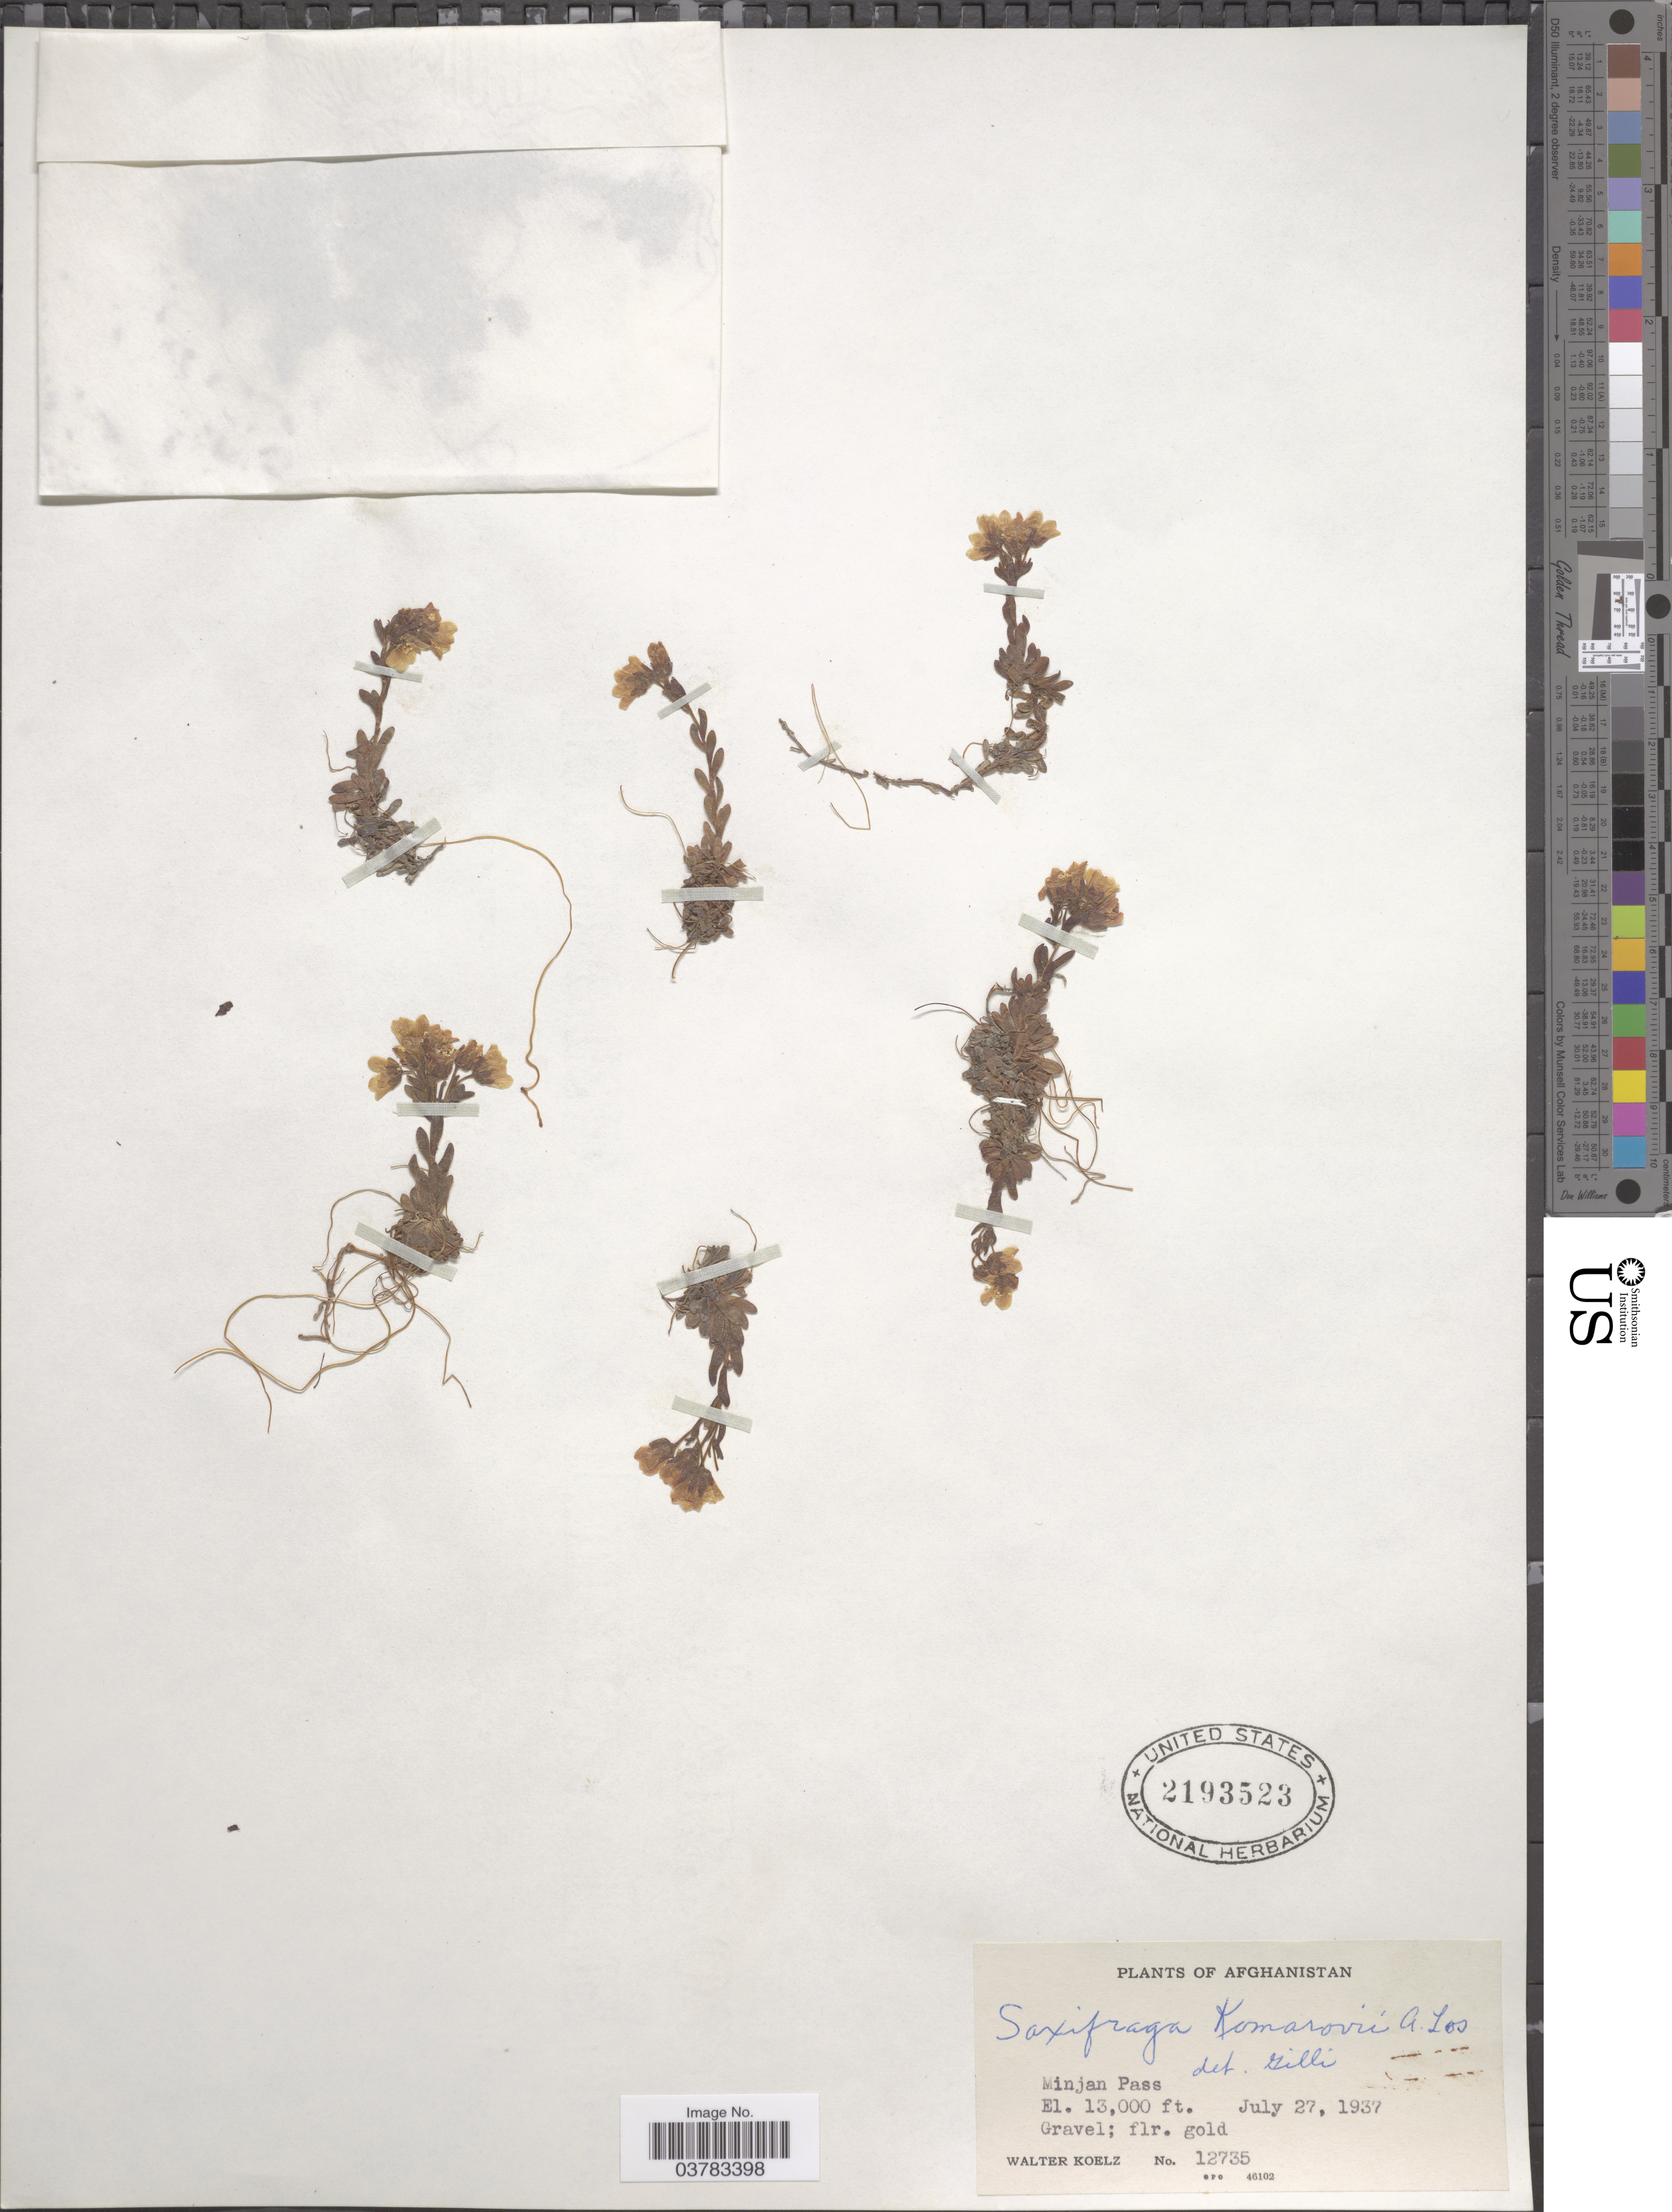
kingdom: Plantae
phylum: Tracheophyta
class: Magnoliopsida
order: Saxifragales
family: Saxifragaceae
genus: Saxifraga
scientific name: Saxifraga komarovii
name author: Losinsk.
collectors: W. N. Koelz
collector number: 12735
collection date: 1937-07-27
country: Afghanistan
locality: Minjan Pass.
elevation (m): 3962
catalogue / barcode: US 2193523